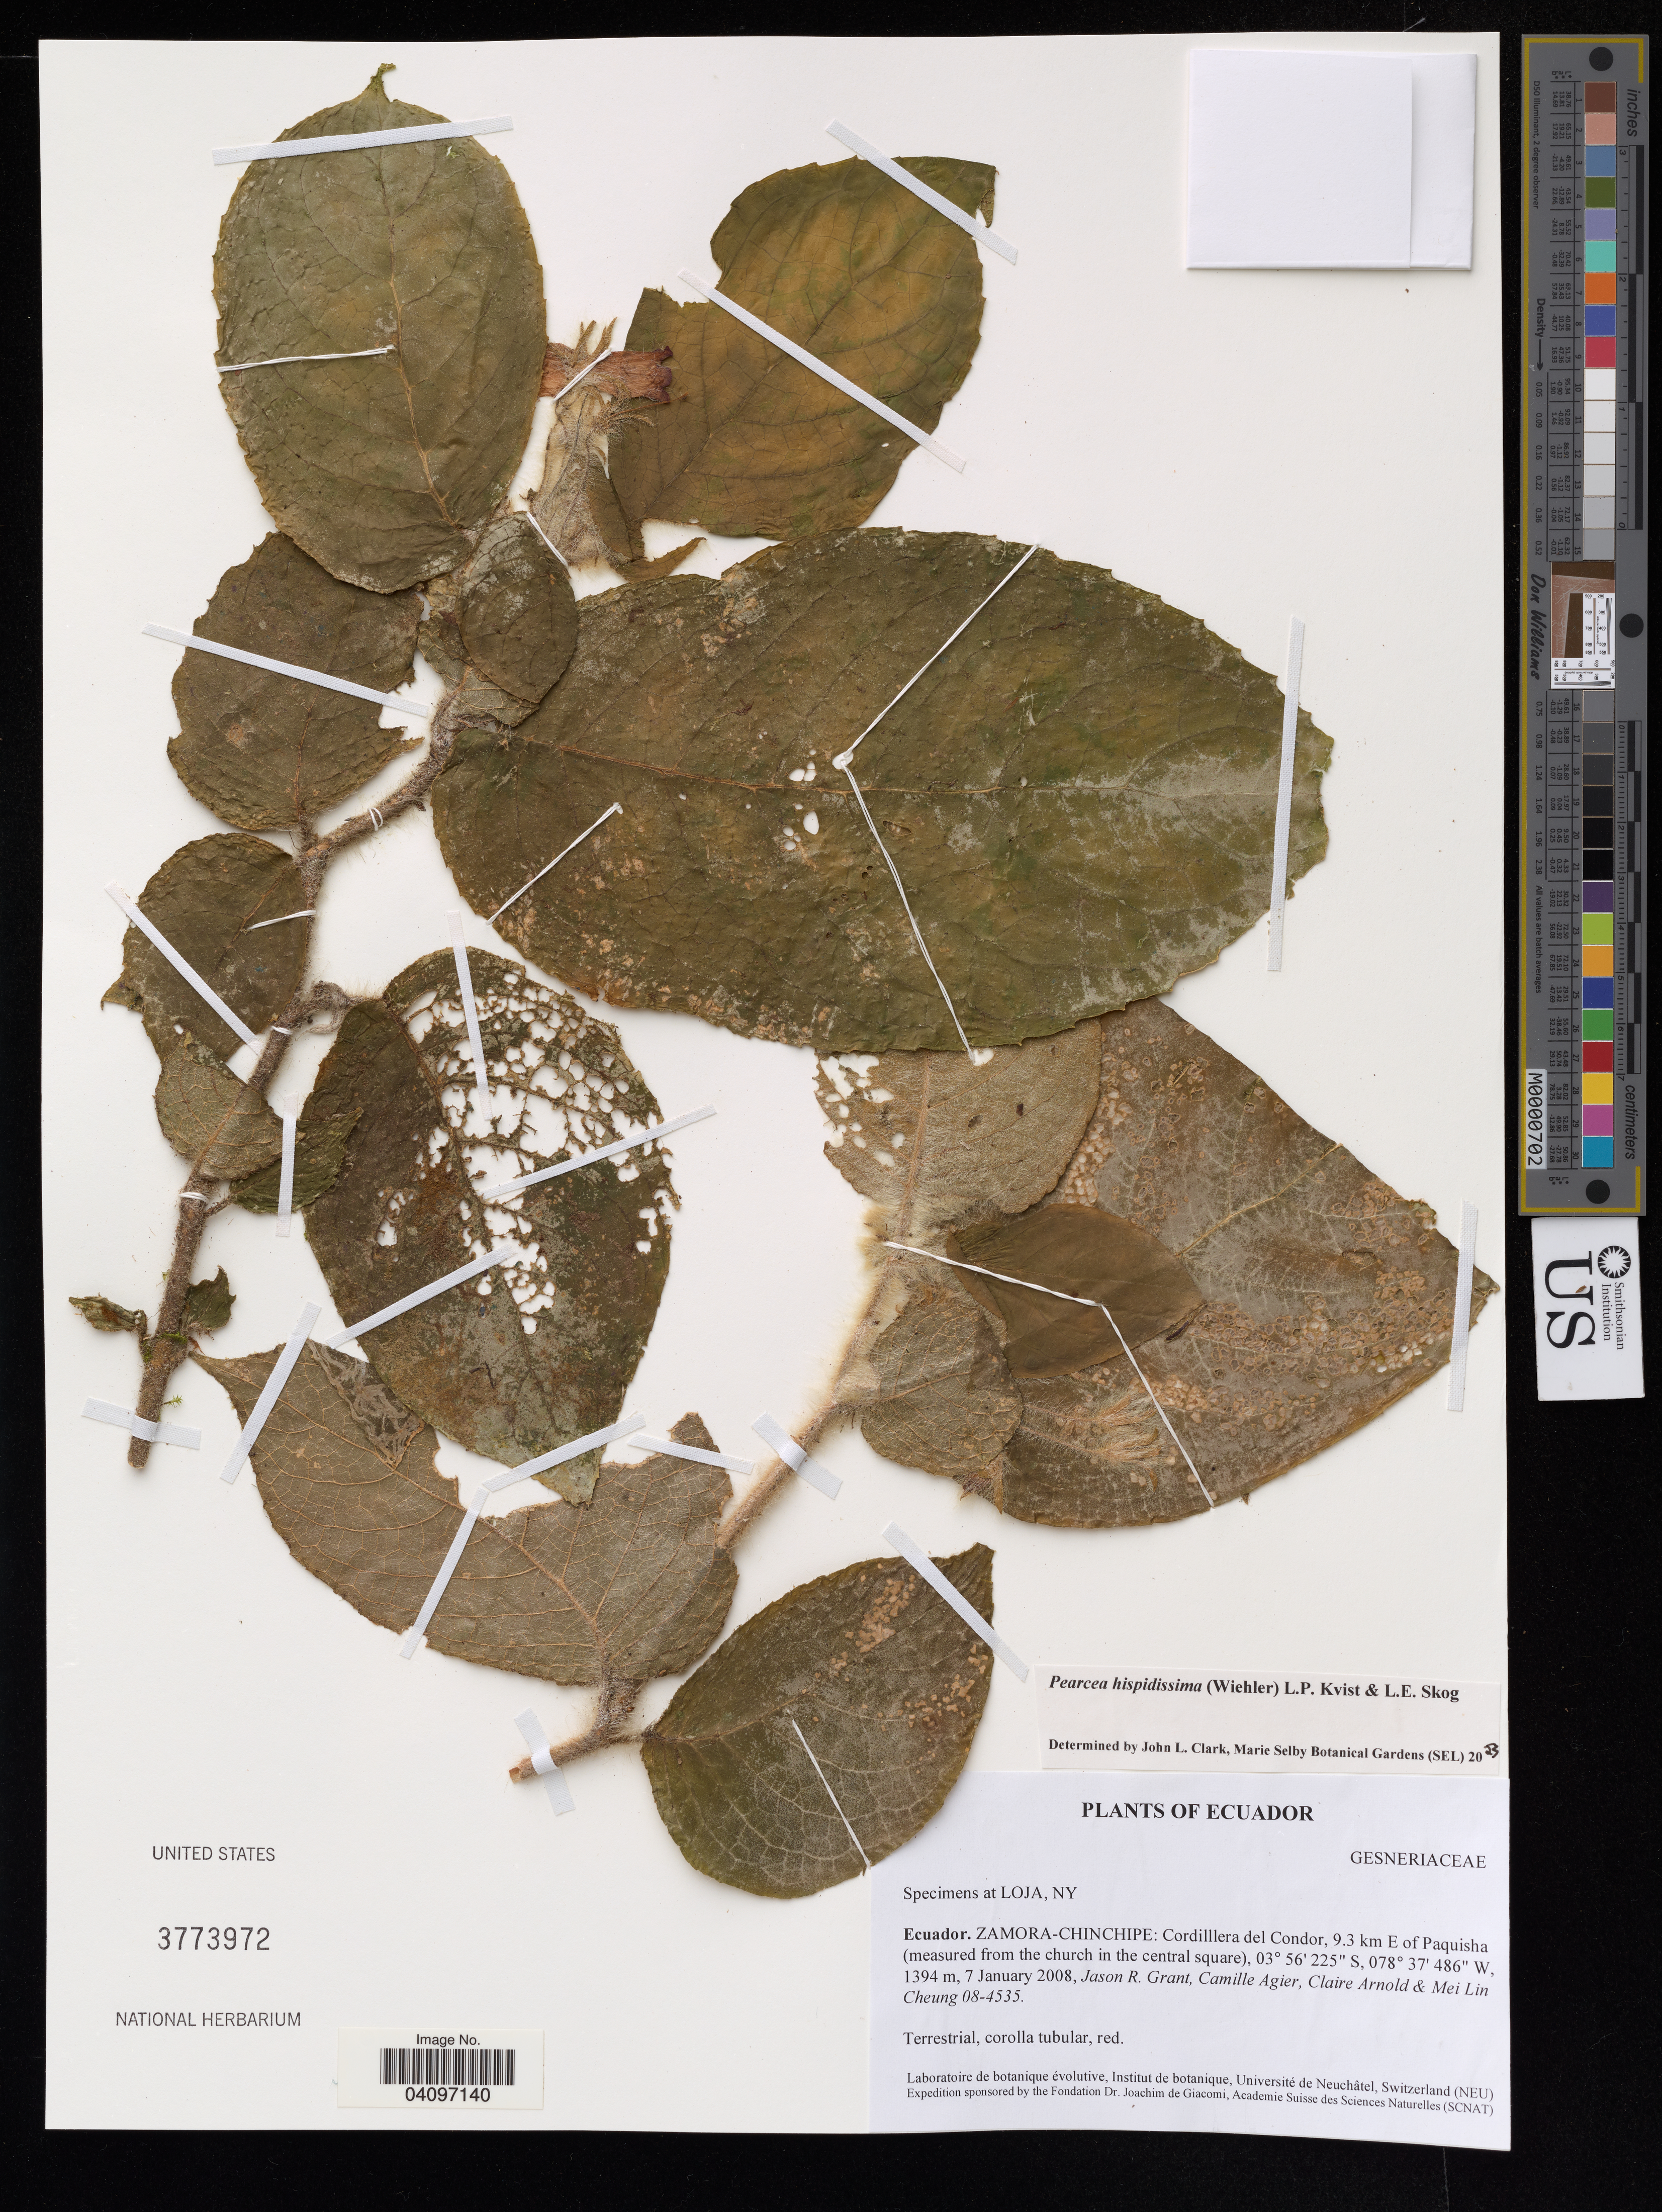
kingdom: Plantae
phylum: Tracheophyta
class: Magnoliopsida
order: Lamiales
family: Gesneriaceae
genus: Pearcea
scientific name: Pearcea hispidissima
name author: (Wiehler) L.P. Kvist & L.E. Skog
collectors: J. R. Grant, C. Agier, C. Arnold & M. Cheung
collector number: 08-4535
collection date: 2008-01-07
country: Ecuador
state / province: Zamora-Chinchipe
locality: Cordillera del Condor, 9.3 km E of Paquisha.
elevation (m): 1394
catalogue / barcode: US 3773972